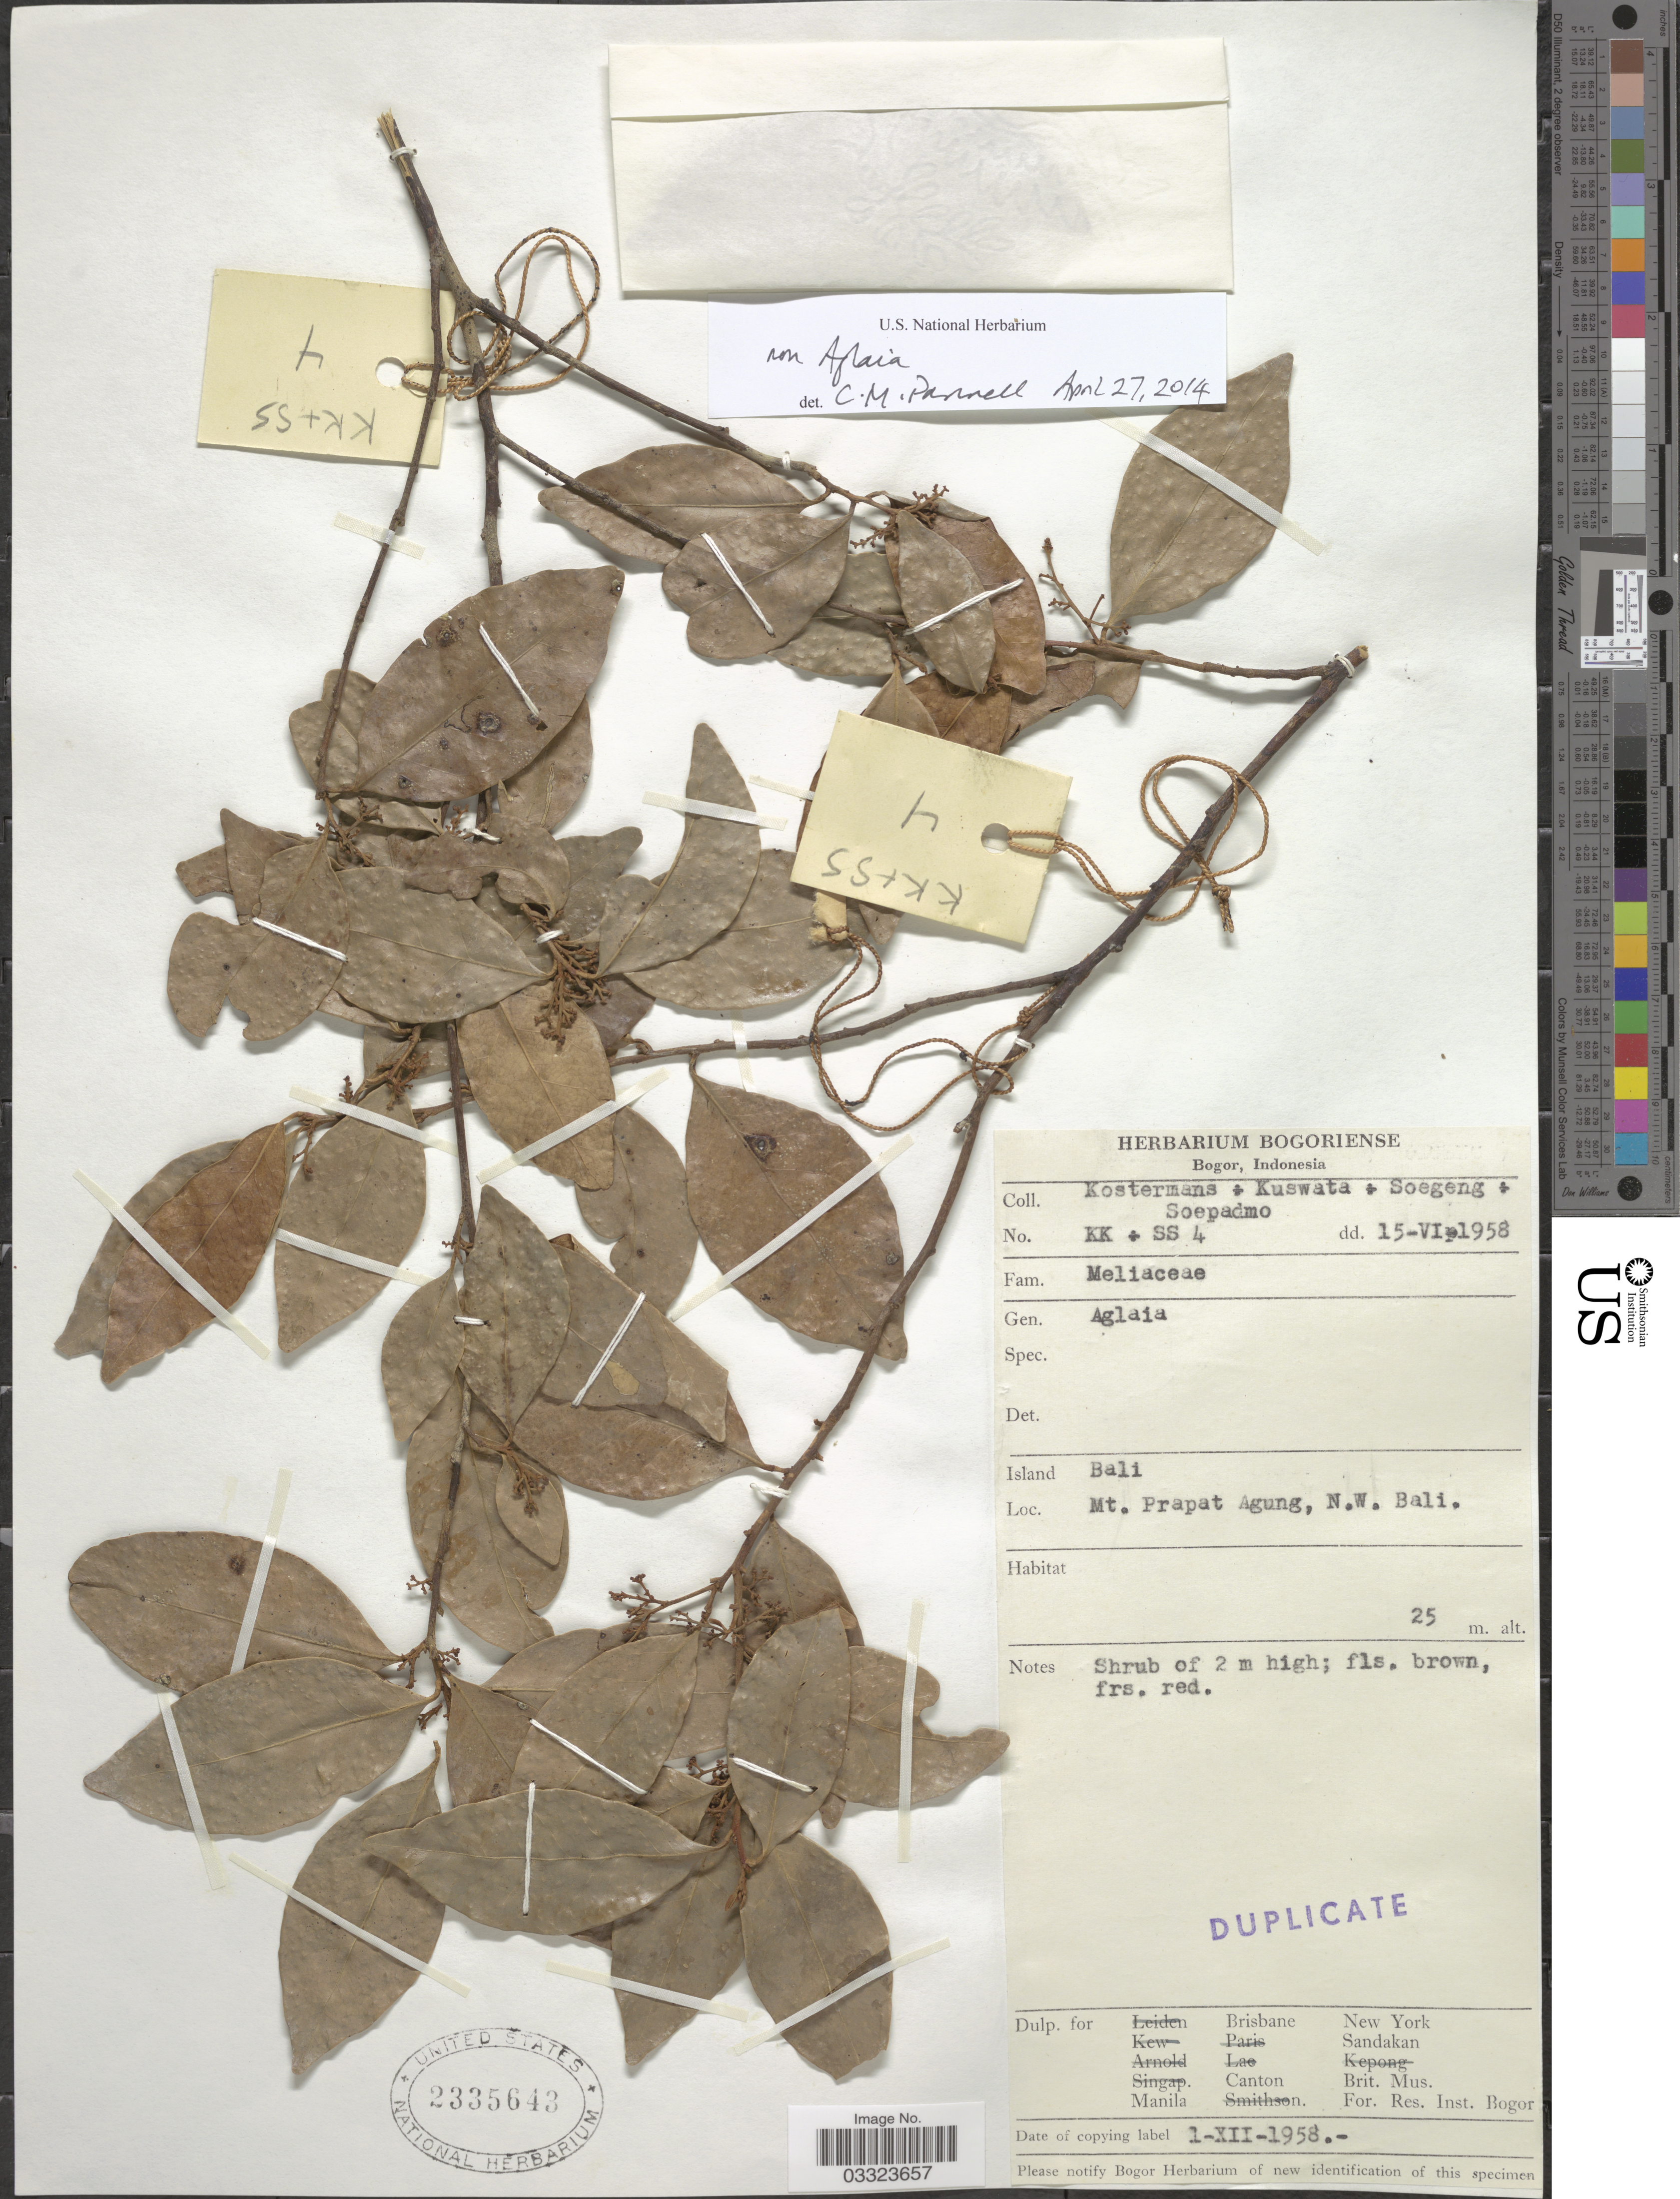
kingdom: Plantae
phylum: Tracheophyta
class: Magnoliopsida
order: Sapindales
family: Meliaceae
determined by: Pannell, C. M.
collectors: Kostermans, -. Kuswata, -. Soegeng & -. Soepadmo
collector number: KK + SS 4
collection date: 1958-06-15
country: Indonesia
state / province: Nusa Tenggara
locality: Island Bali. Mt. Prapat Agung, N.W. Bali.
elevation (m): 25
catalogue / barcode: US 2335643